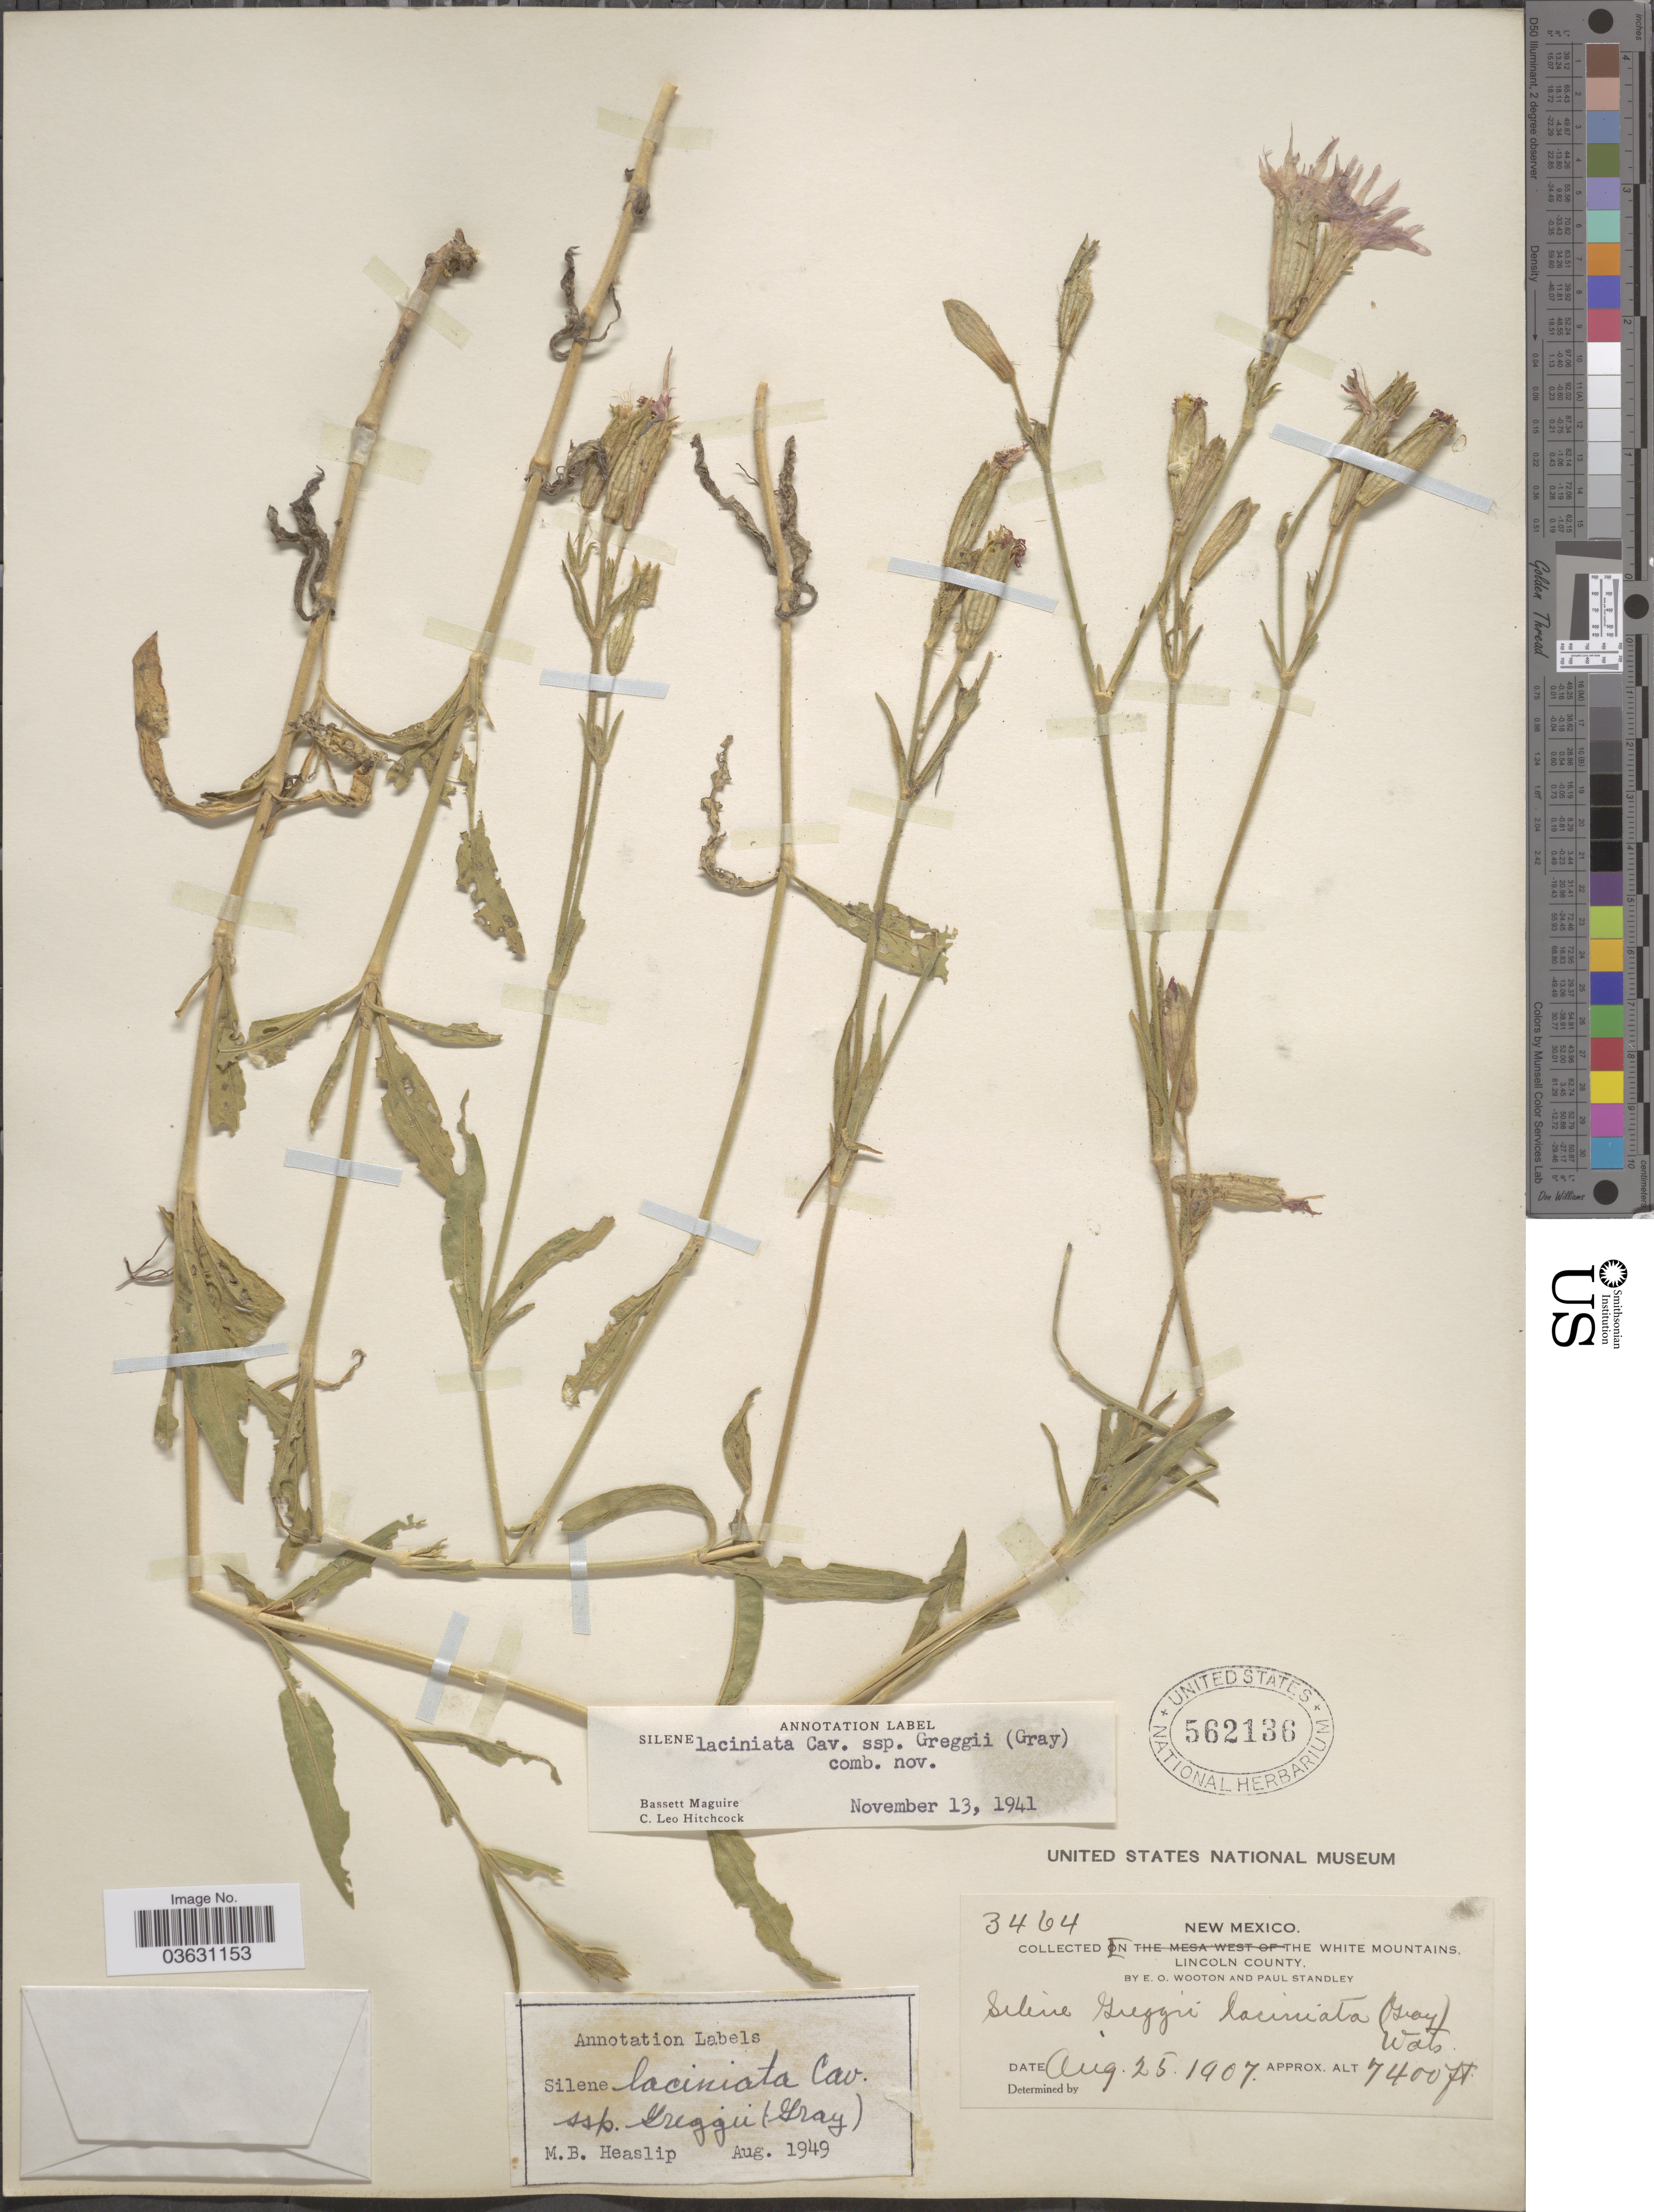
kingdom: Plantae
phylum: Tracheophyta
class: Magnoliopsida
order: Caryophyllales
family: Caryophyllaceae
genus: Silene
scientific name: Silene laciniata subsp. greggii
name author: (A. Gray) C.L. Hitchc. & Maguire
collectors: E. O. Wooton & P. C. Standley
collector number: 3464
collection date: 1907-08-25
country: United States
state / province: New Mexico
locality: In the White Mountains. Lincoln County.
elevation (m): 2256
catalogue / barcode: US 562136